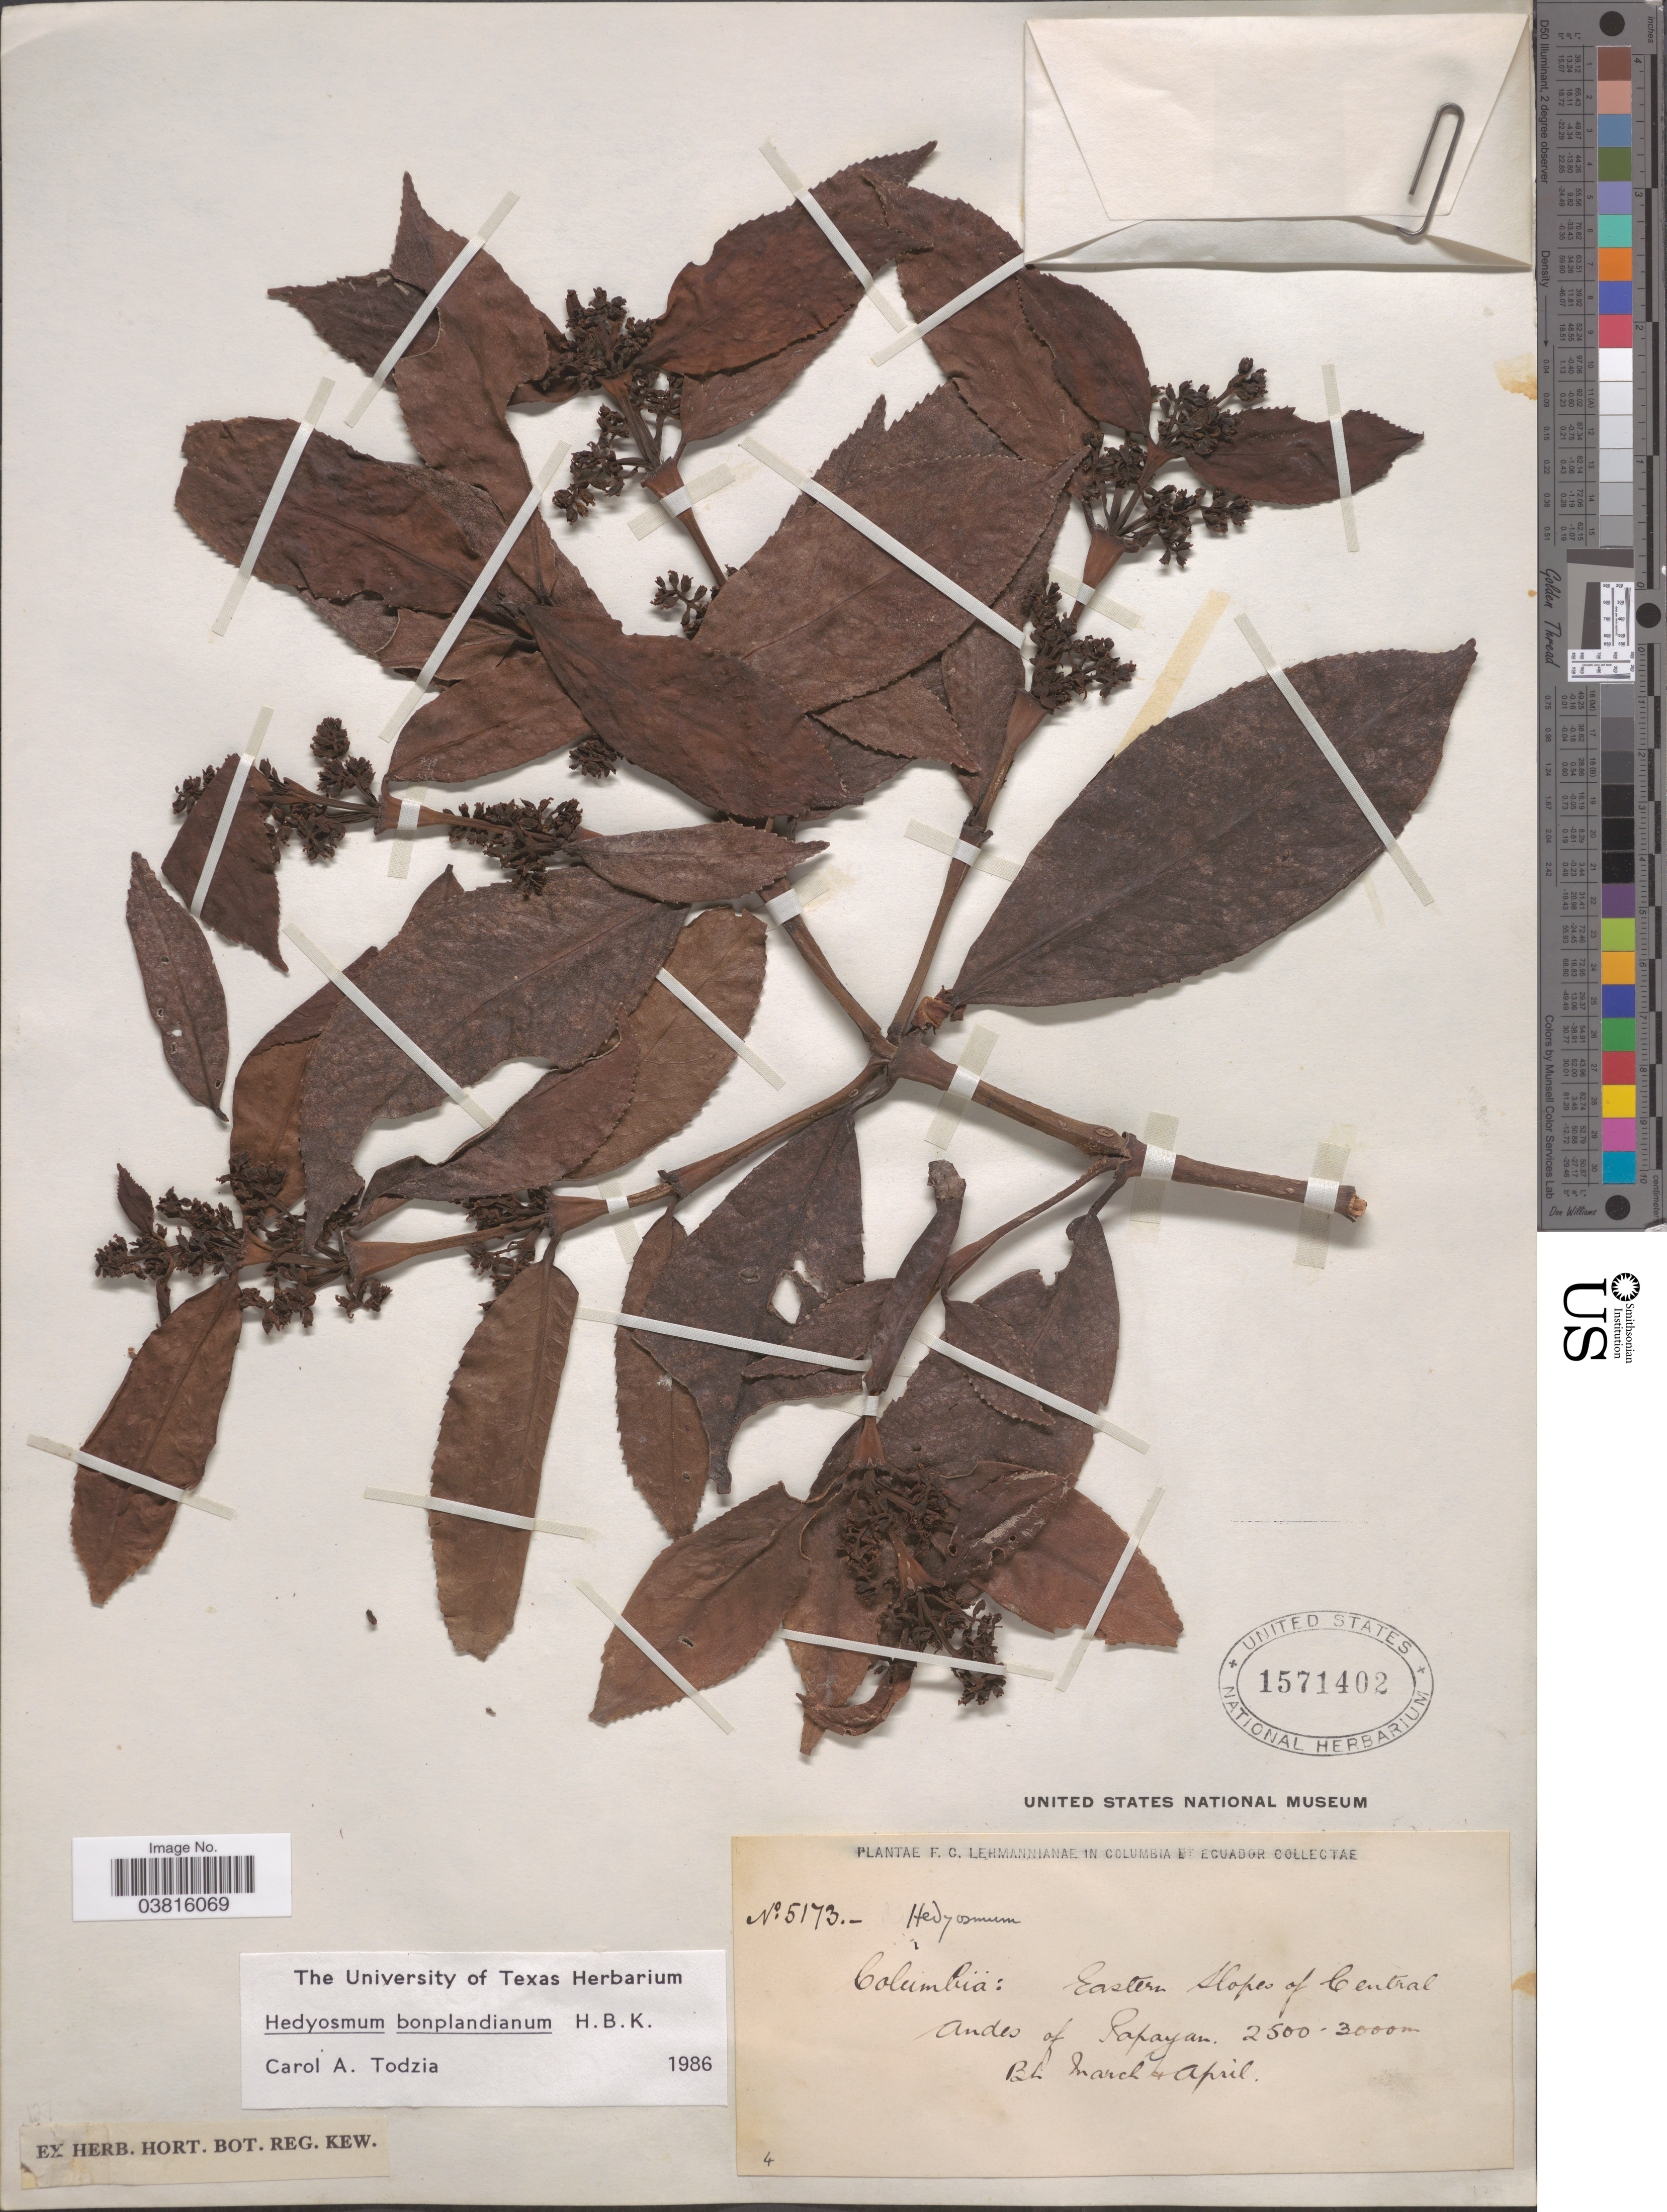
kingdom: Plantae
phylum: Tracheophyta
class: Magnoliopsida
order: Chloranthales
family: Chloranthaceae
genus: Hedyosmum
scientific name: Hedyosmum bonplandianum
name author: Kunth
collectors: F. C. Lehmann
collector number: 5173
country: Colombia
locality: Eastern slopes of Central Andes of Popayan.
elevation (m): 2500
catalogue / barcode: US 1571402